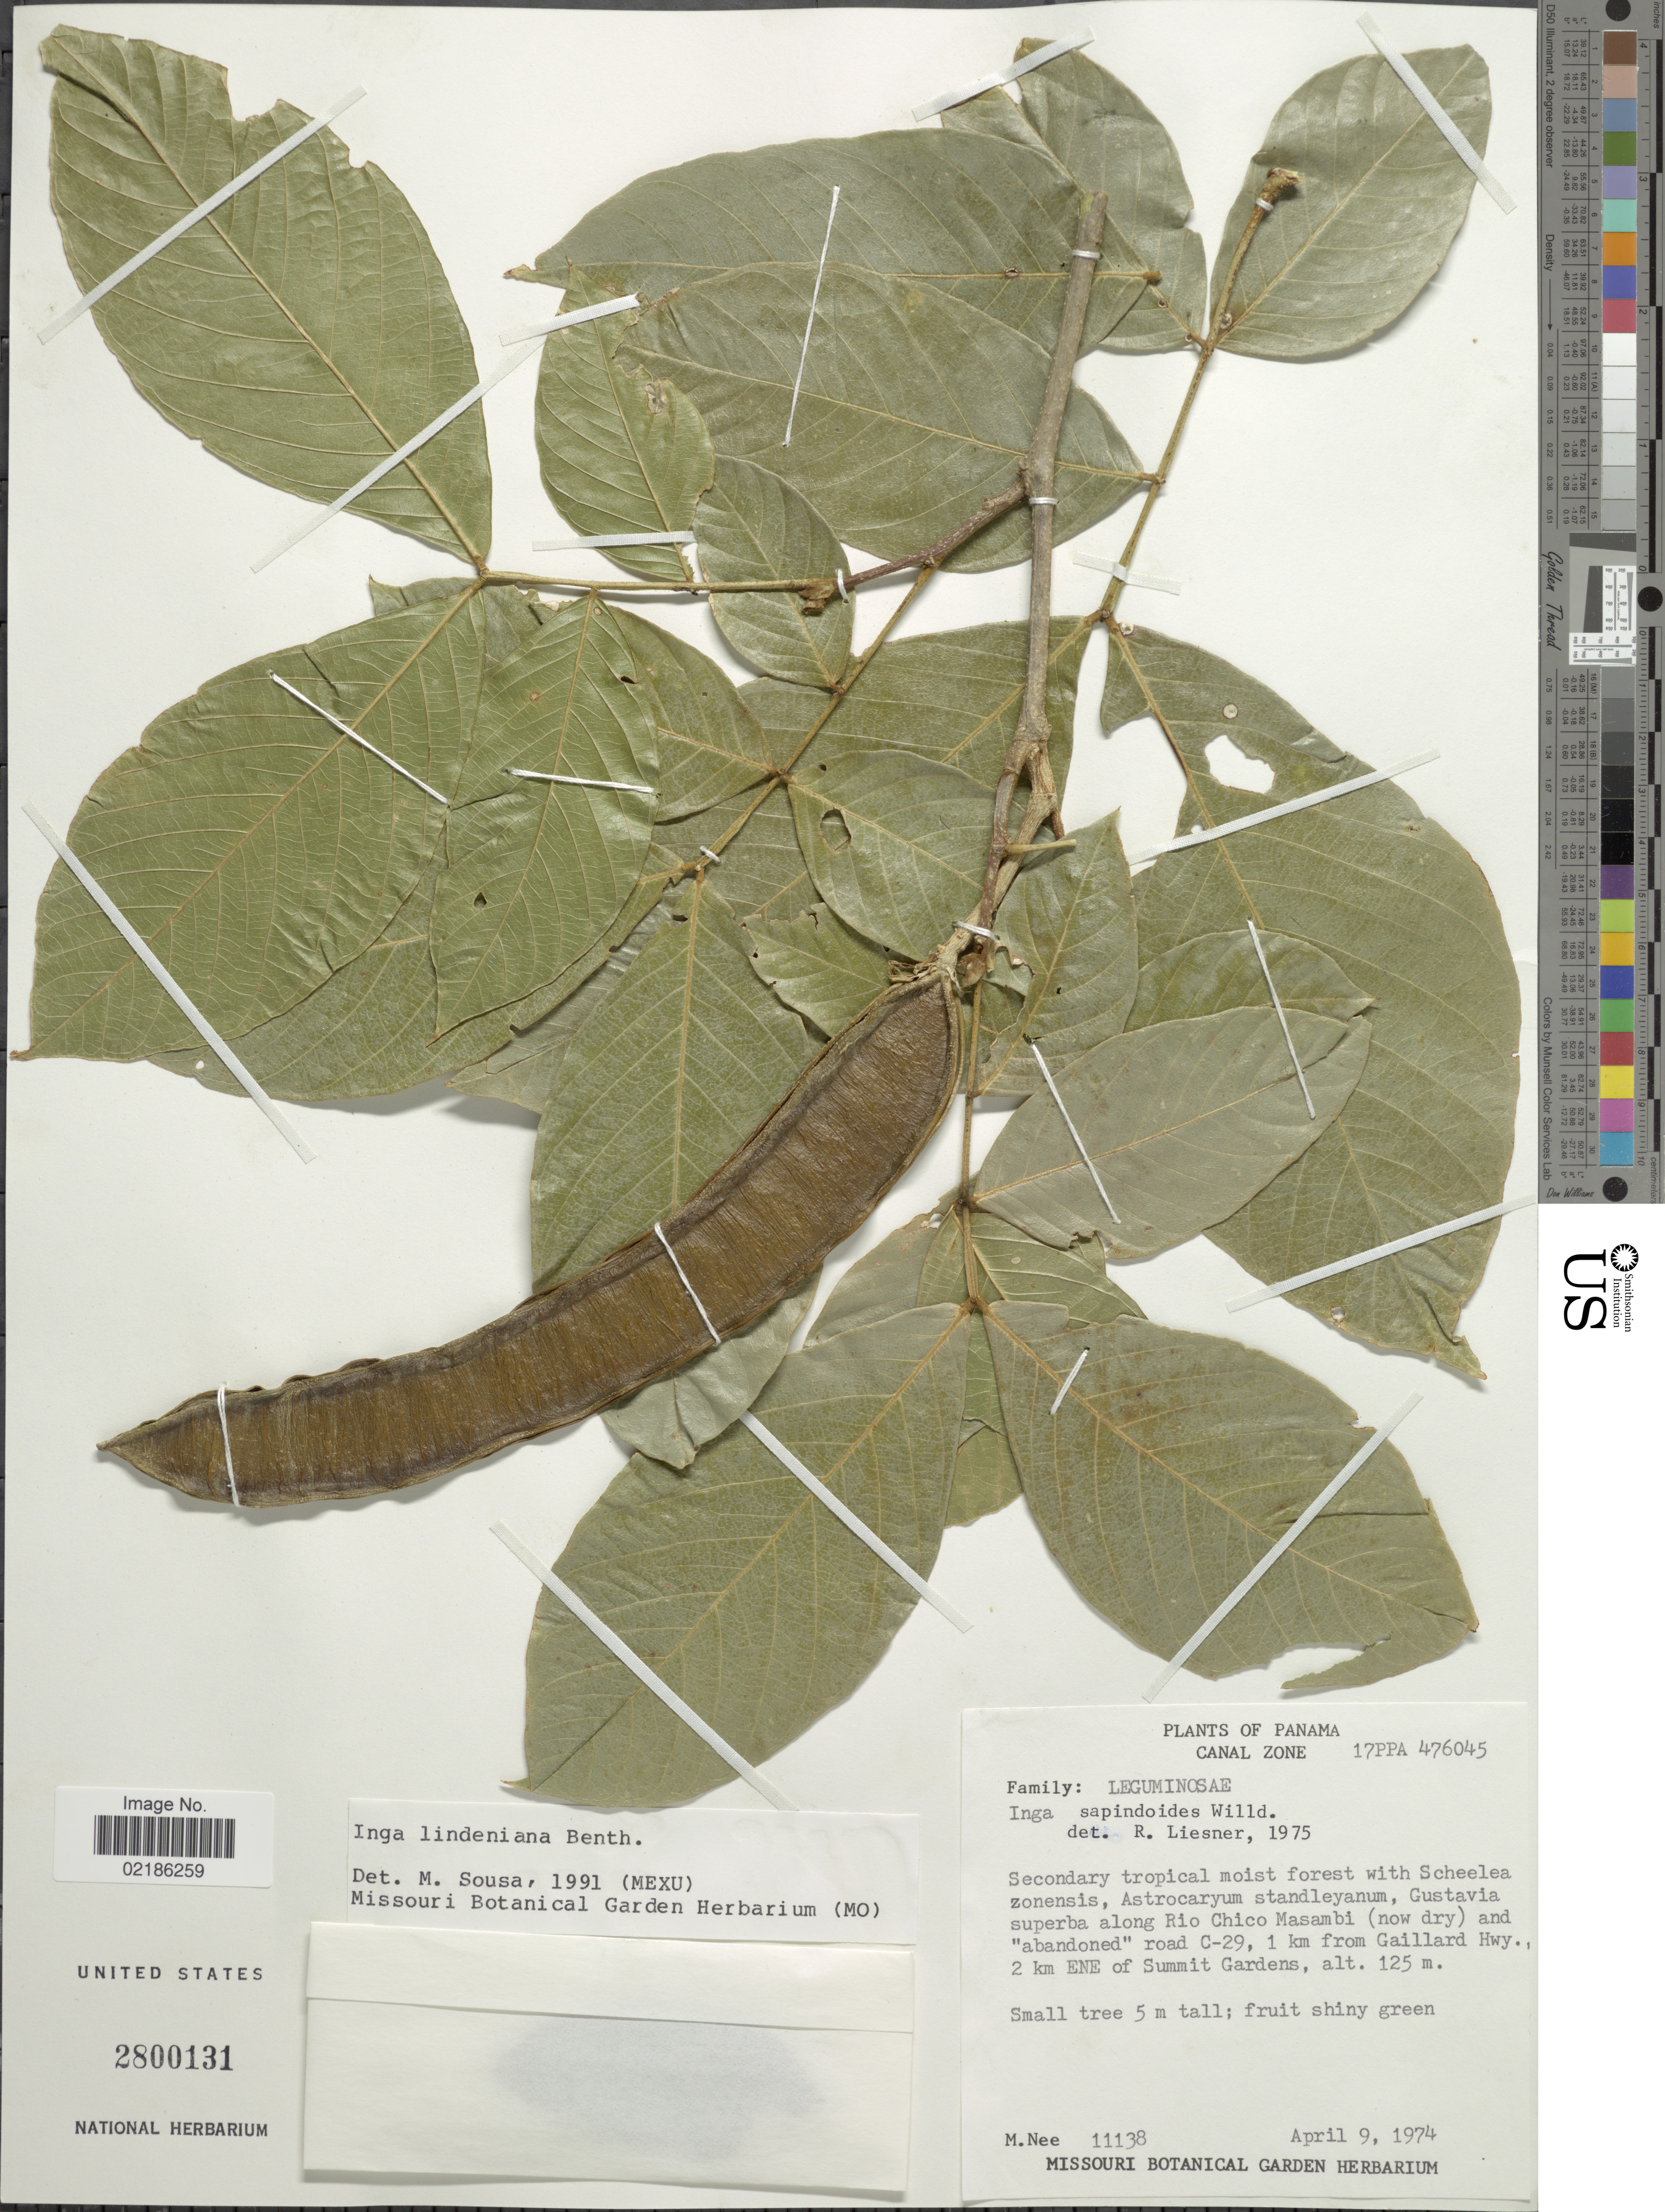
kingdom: Plantae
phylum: Tracheophyta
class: Magnoliopsida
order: Fabales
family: Fabaceae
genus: Inga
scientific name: Inga lindeniana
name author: Benth.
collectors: M. Nee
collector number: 11138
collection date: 1974-04-09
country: Panama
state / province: Colón / Panamá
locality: Canal Zone, Gustavia superba along Rio Chico Masambi (now dry) and abandoned road C-29, 1 km from Gaillard Hwy, 2 km ENE of Summit Gardens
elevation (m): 125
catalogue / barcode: US 2800131